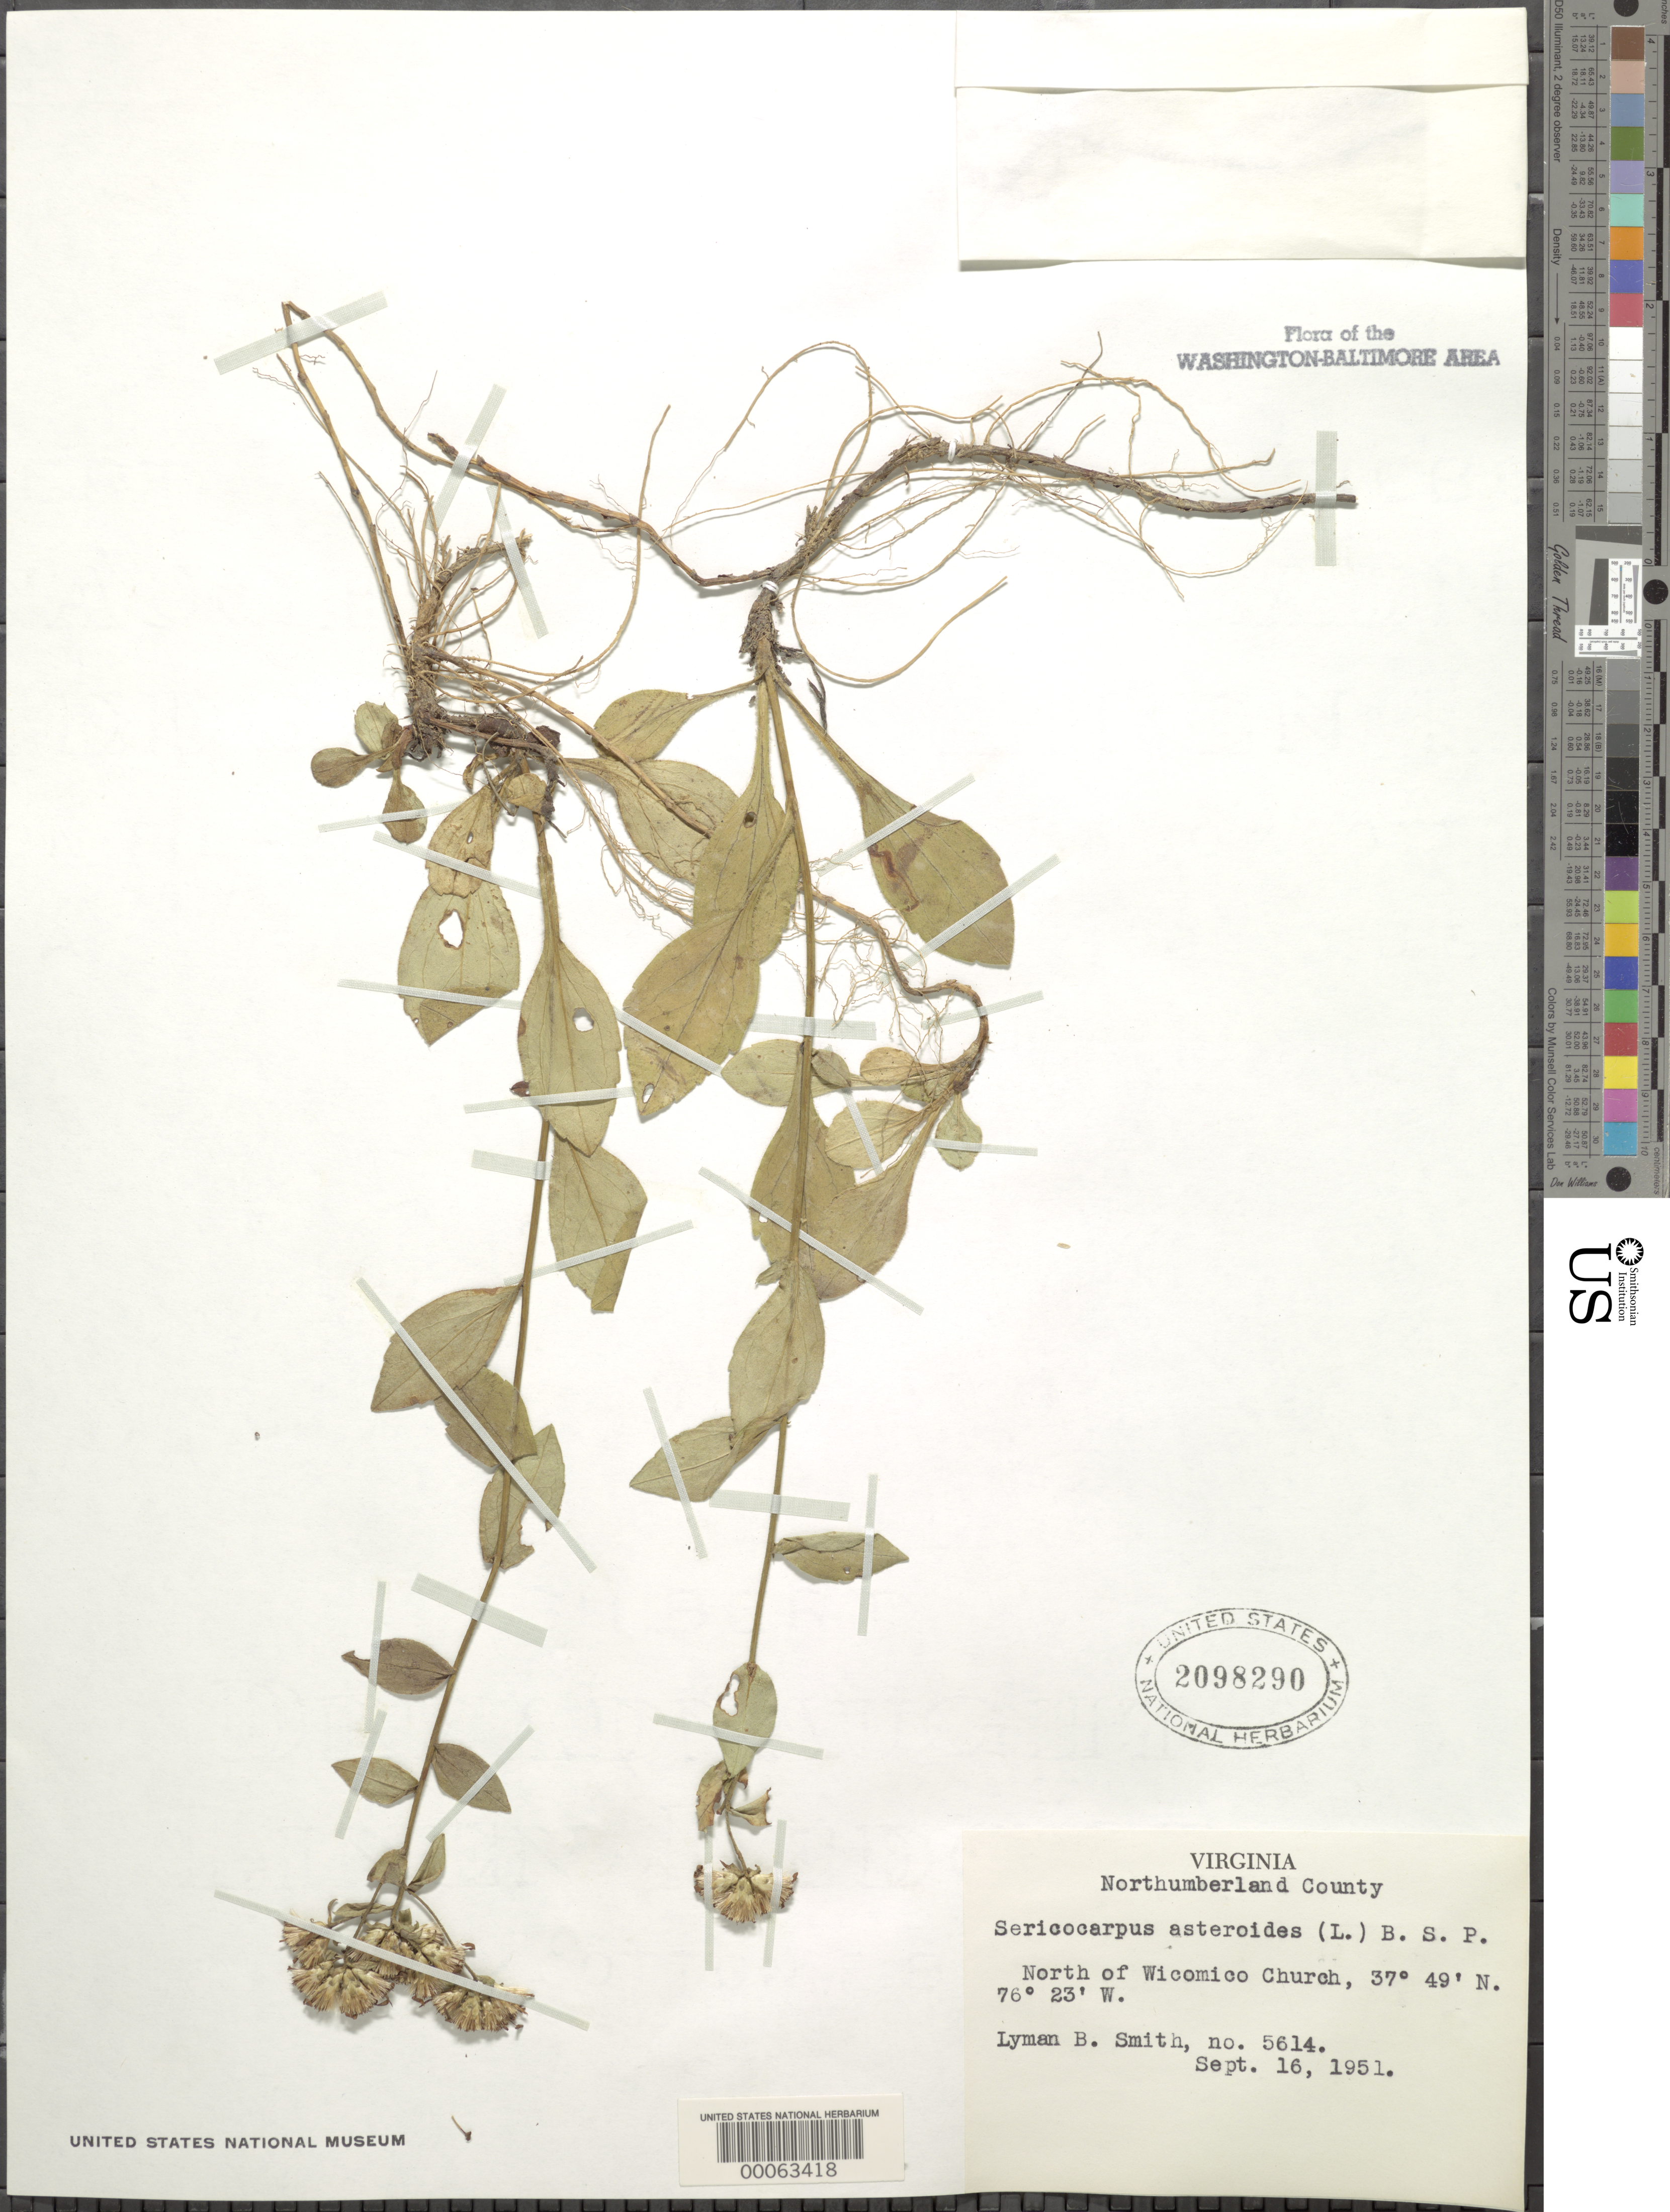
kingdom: Plantae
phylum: Tracheophyta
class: Magnoliopsida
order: Asterales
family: Asteraceae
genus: Sericocarpus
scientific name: Sericocarpus asteroides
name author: (L.) Britton, Stearns & Poggenb.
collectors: L. Smith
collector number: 5614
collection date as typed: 16 Sep 1951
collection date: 1951-09-16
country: United States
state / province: Virginia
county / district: Northumberland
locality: North of Wicomico Church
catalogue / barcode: US 2098290